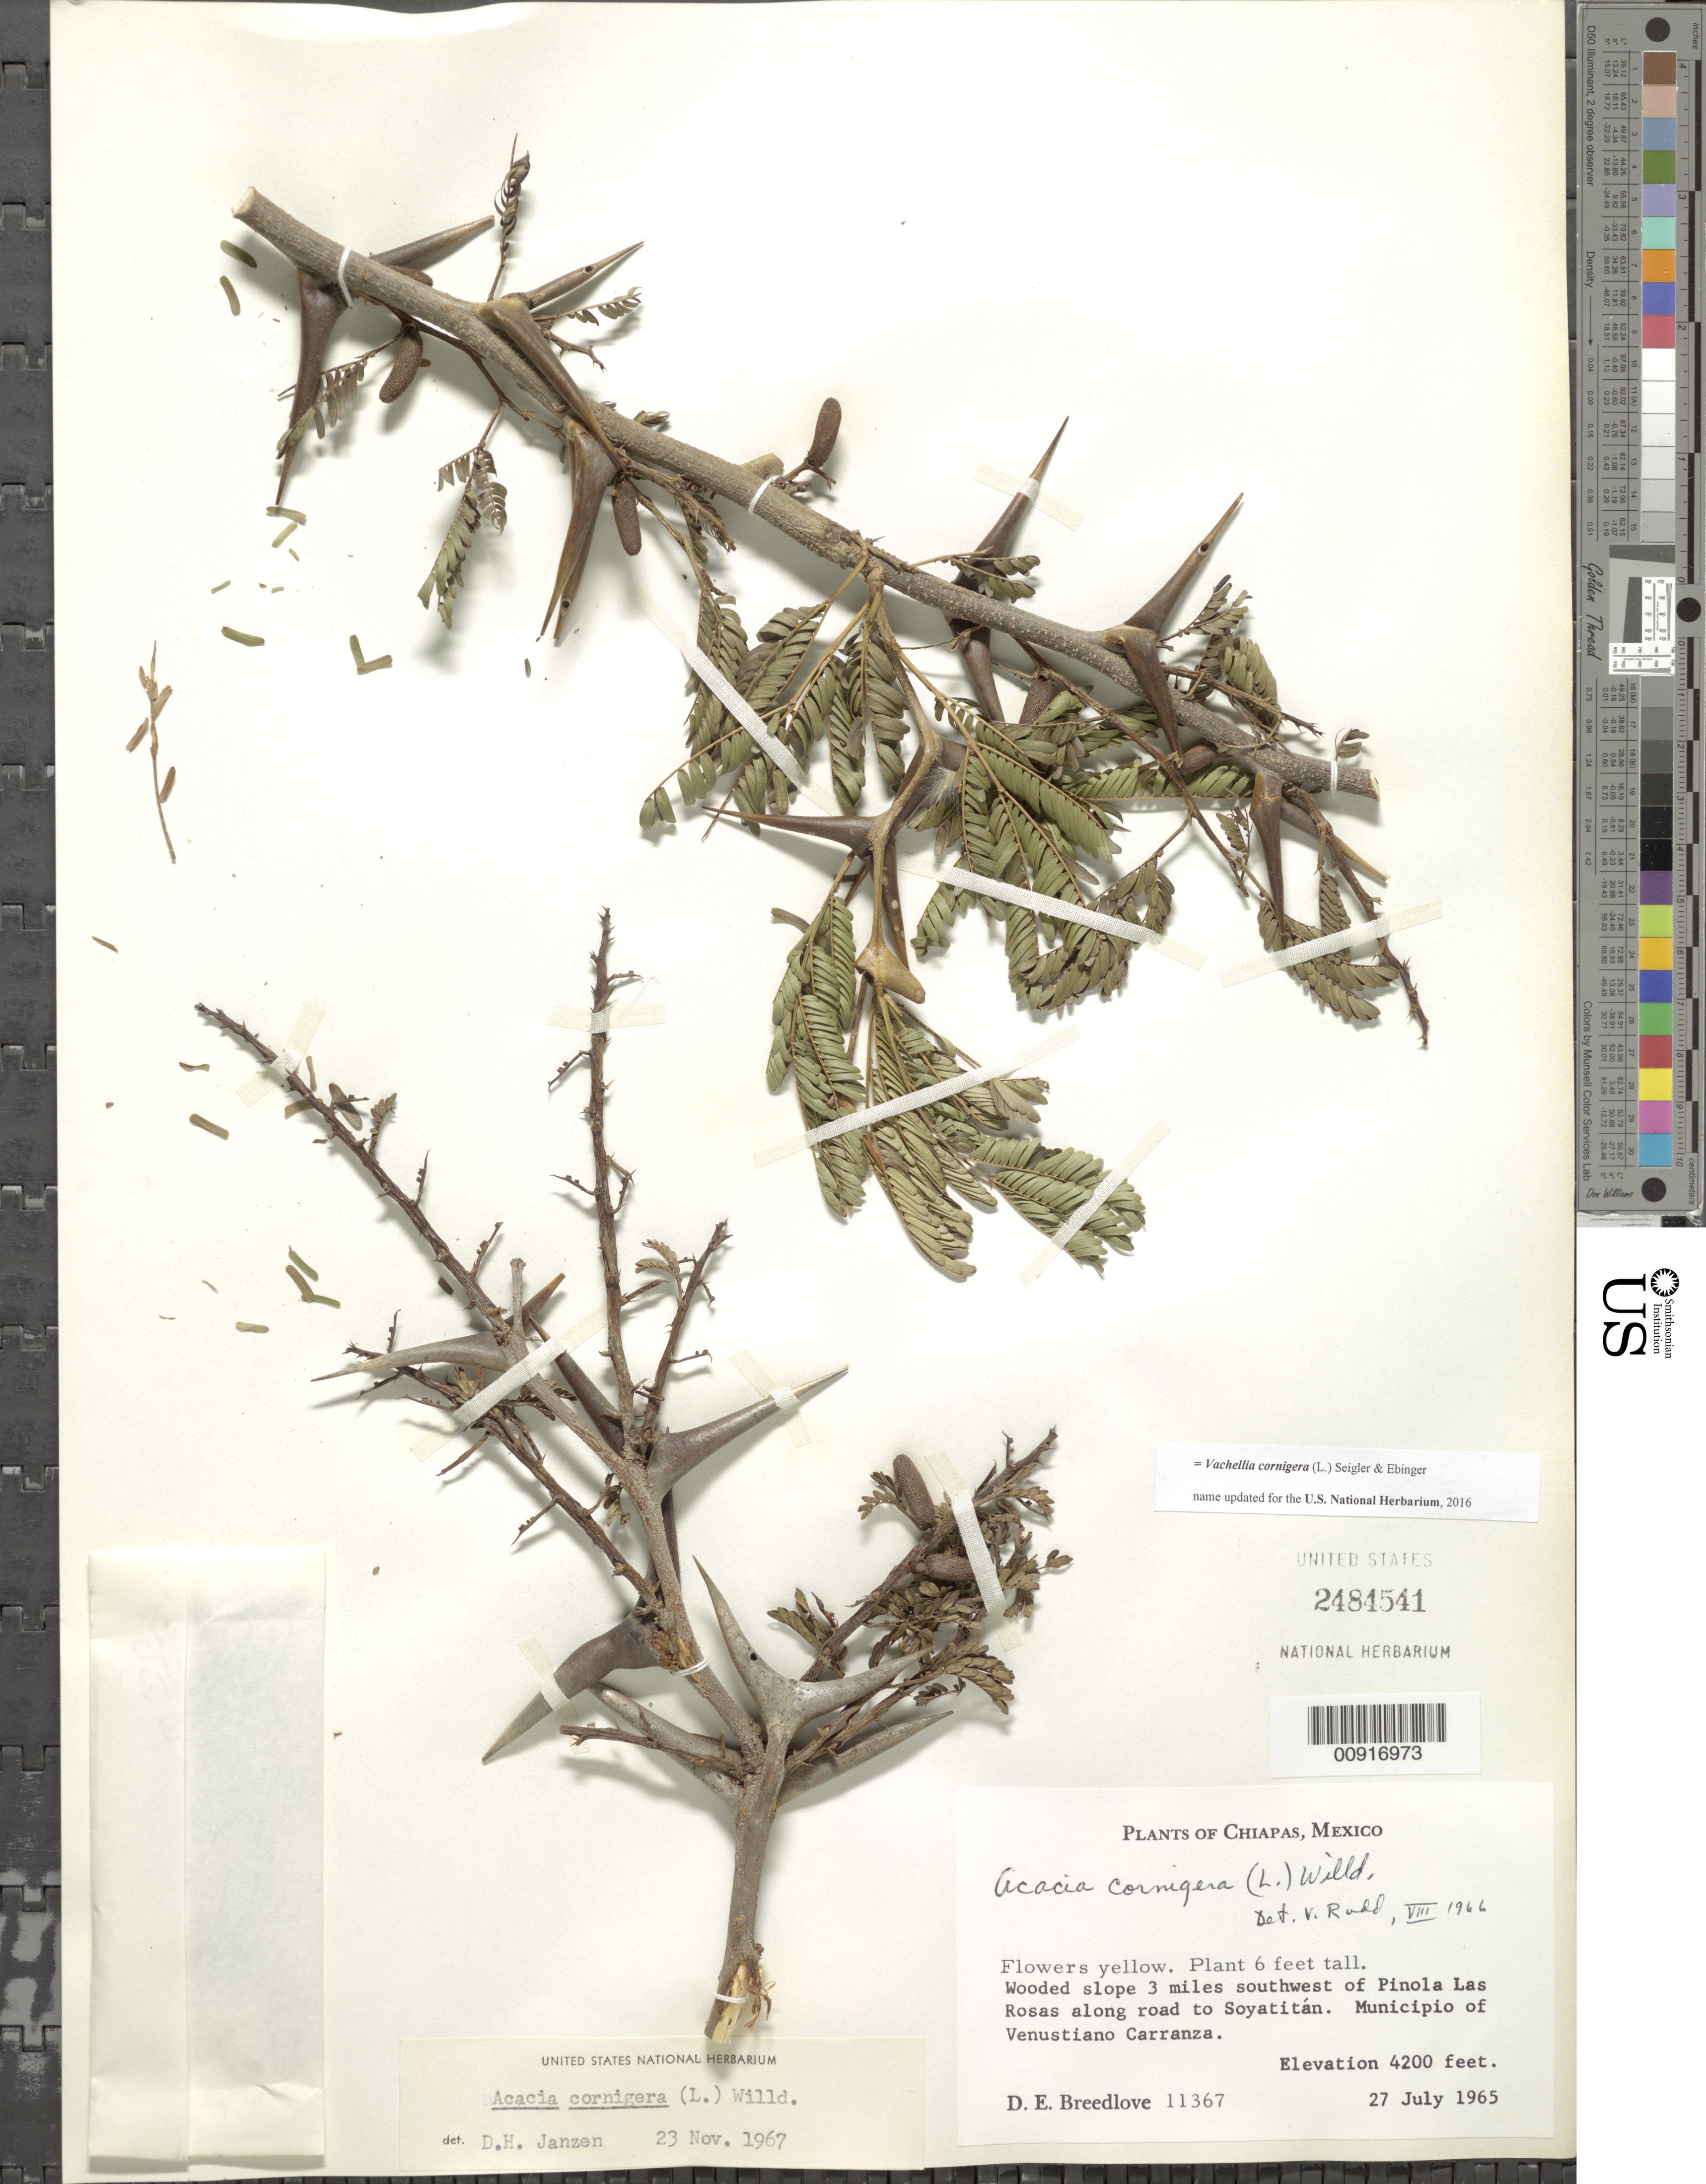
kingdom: Plantae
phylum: Tracheophyta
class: Magnoliopsida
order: Fabales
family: Fabaceae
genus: Vachellia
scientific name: Vachellia cornigera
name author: (L.) Seigler & Ebinger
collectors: D. E. Breedlove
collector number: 11367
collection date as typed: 27 Jul 1965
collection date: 1965-07-27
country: Mexico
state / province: Chiapas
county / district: Venustiano Carranza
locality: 3 miles southwest of Pinola Las Rosas along road to Soyatitán. Municipio of Venustiano Carranza, Chiapas.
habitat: Wooded slope.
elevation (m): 1280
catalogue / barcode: US 2484541